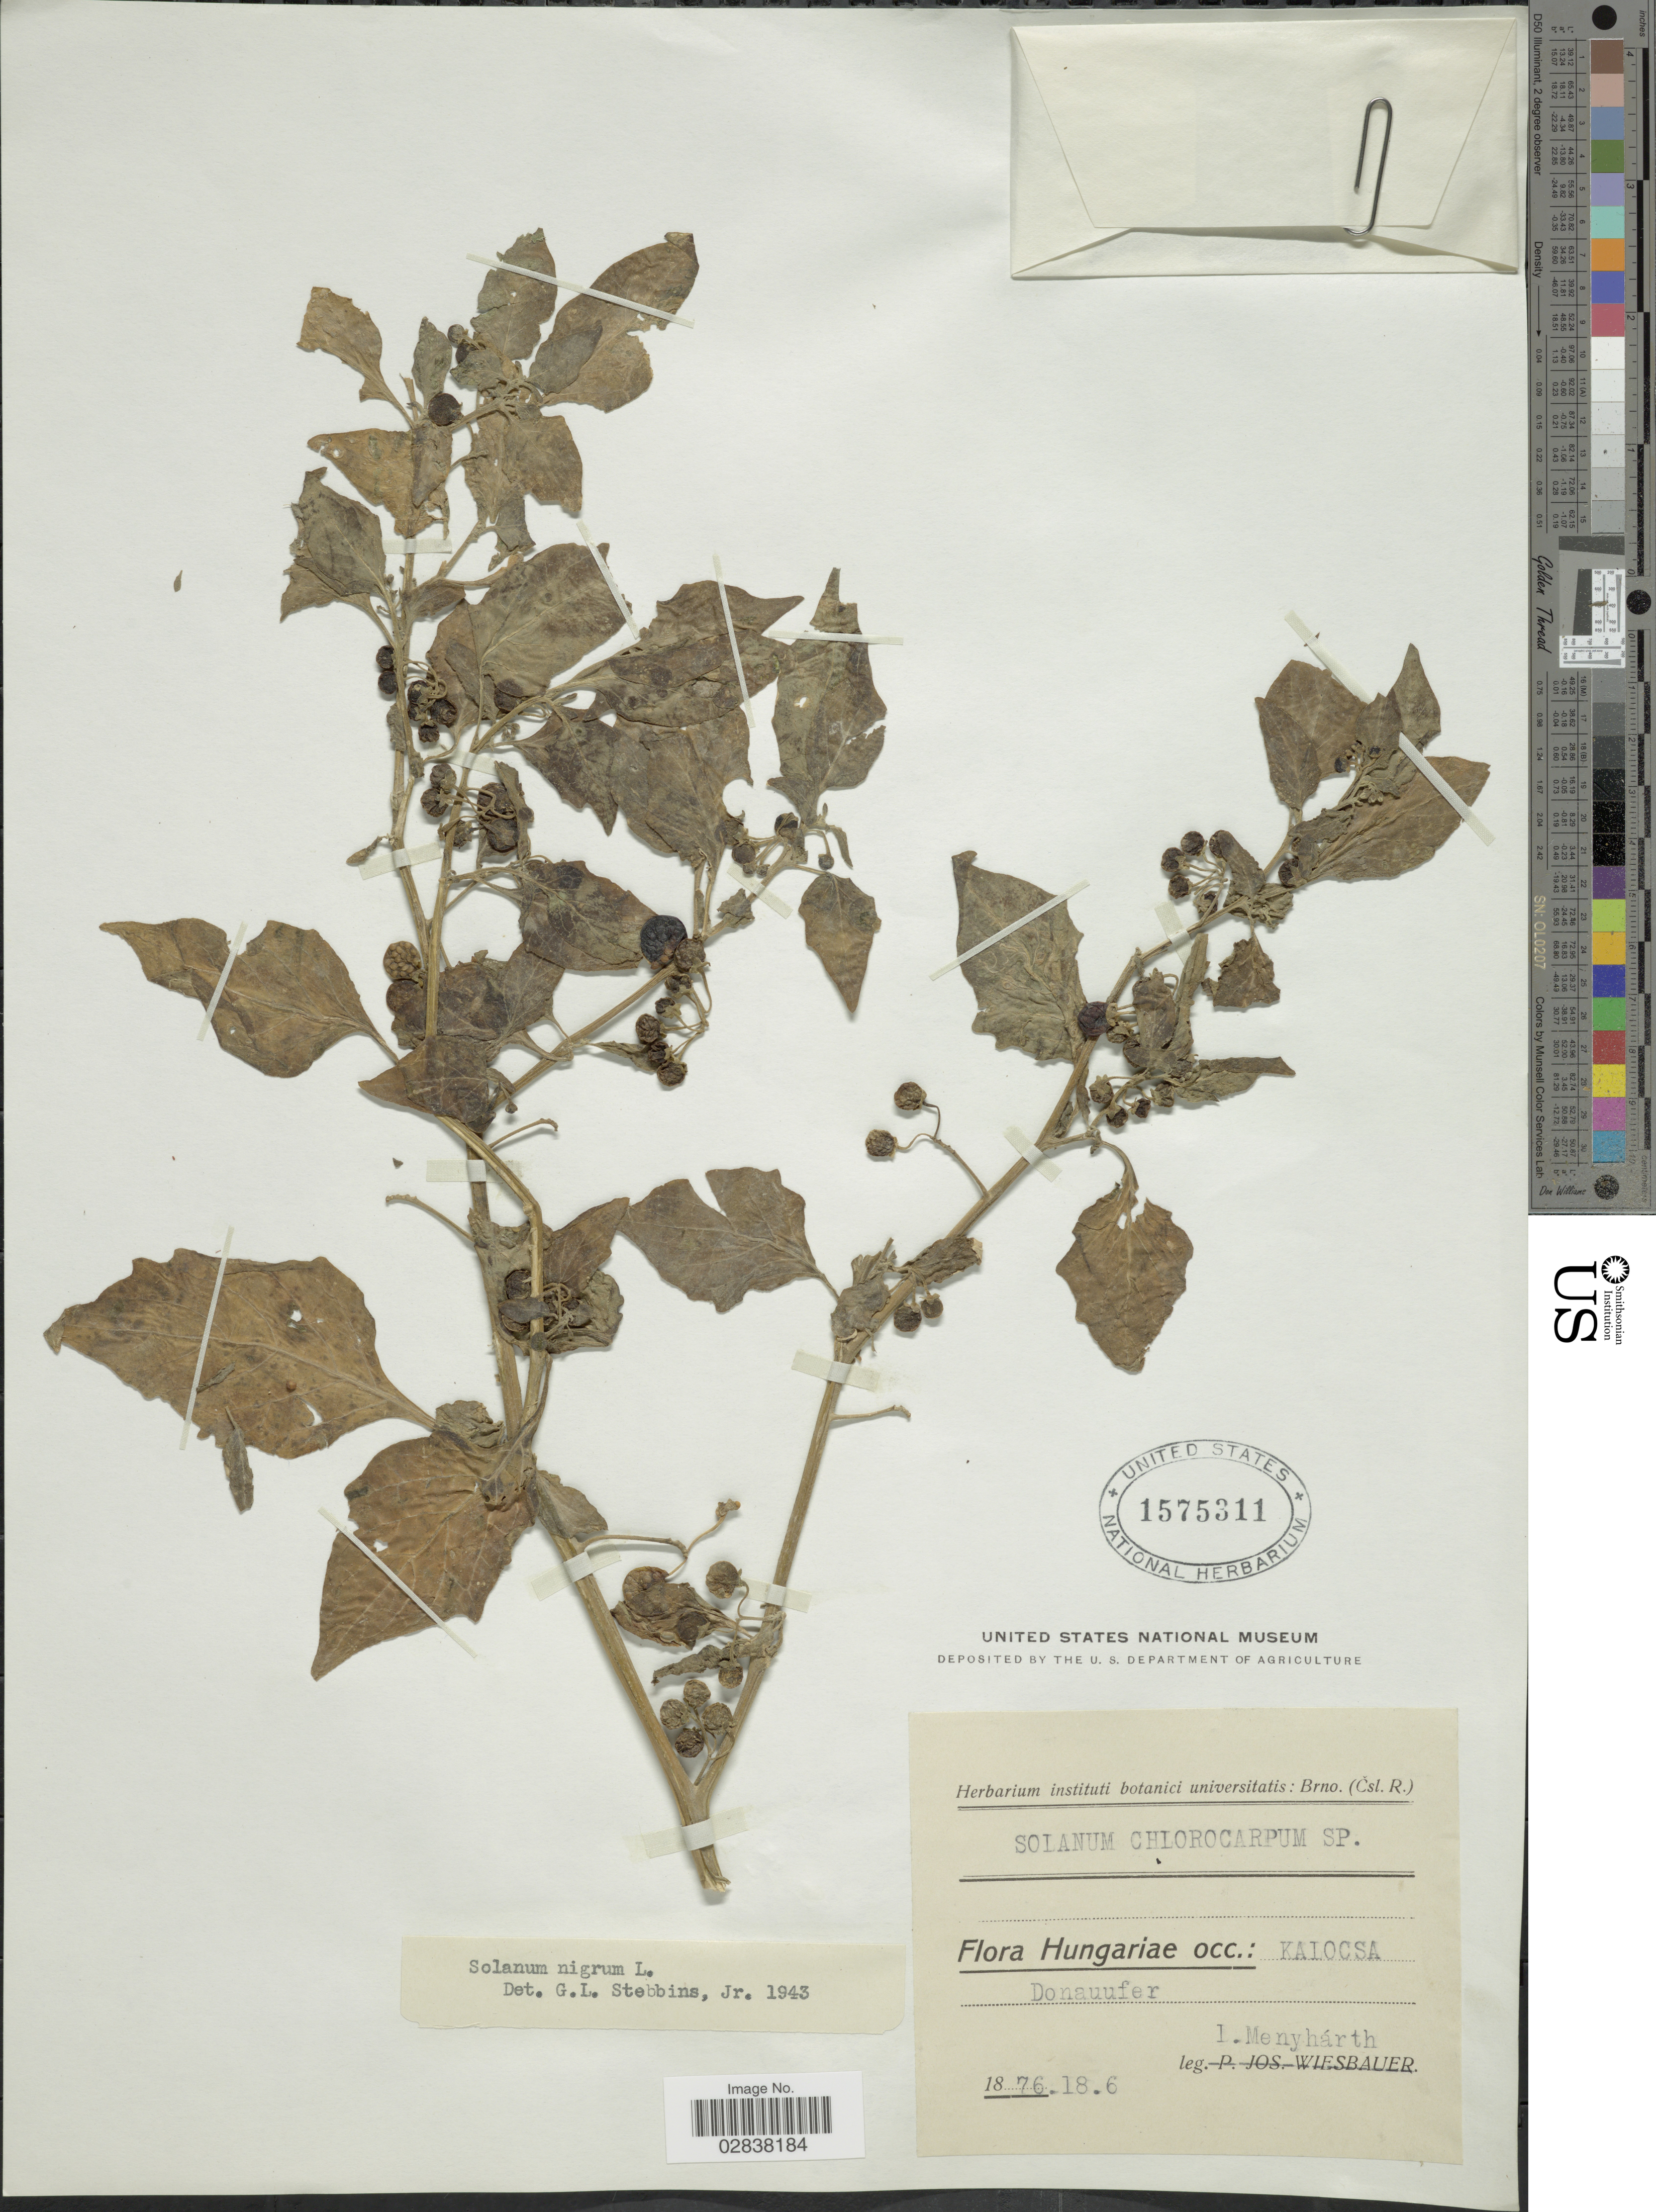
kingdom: Plantae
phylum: Tracheophyta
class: Magnoliopsida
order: Solanales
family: Solanaceae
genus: Solanum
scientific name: Solanum nigrum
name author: L.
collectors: L. Menyharth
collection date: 1876-06-18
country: Hungary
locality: Hungariae Occ., Kalocsa, Donauufer.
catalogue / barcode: US 1575311